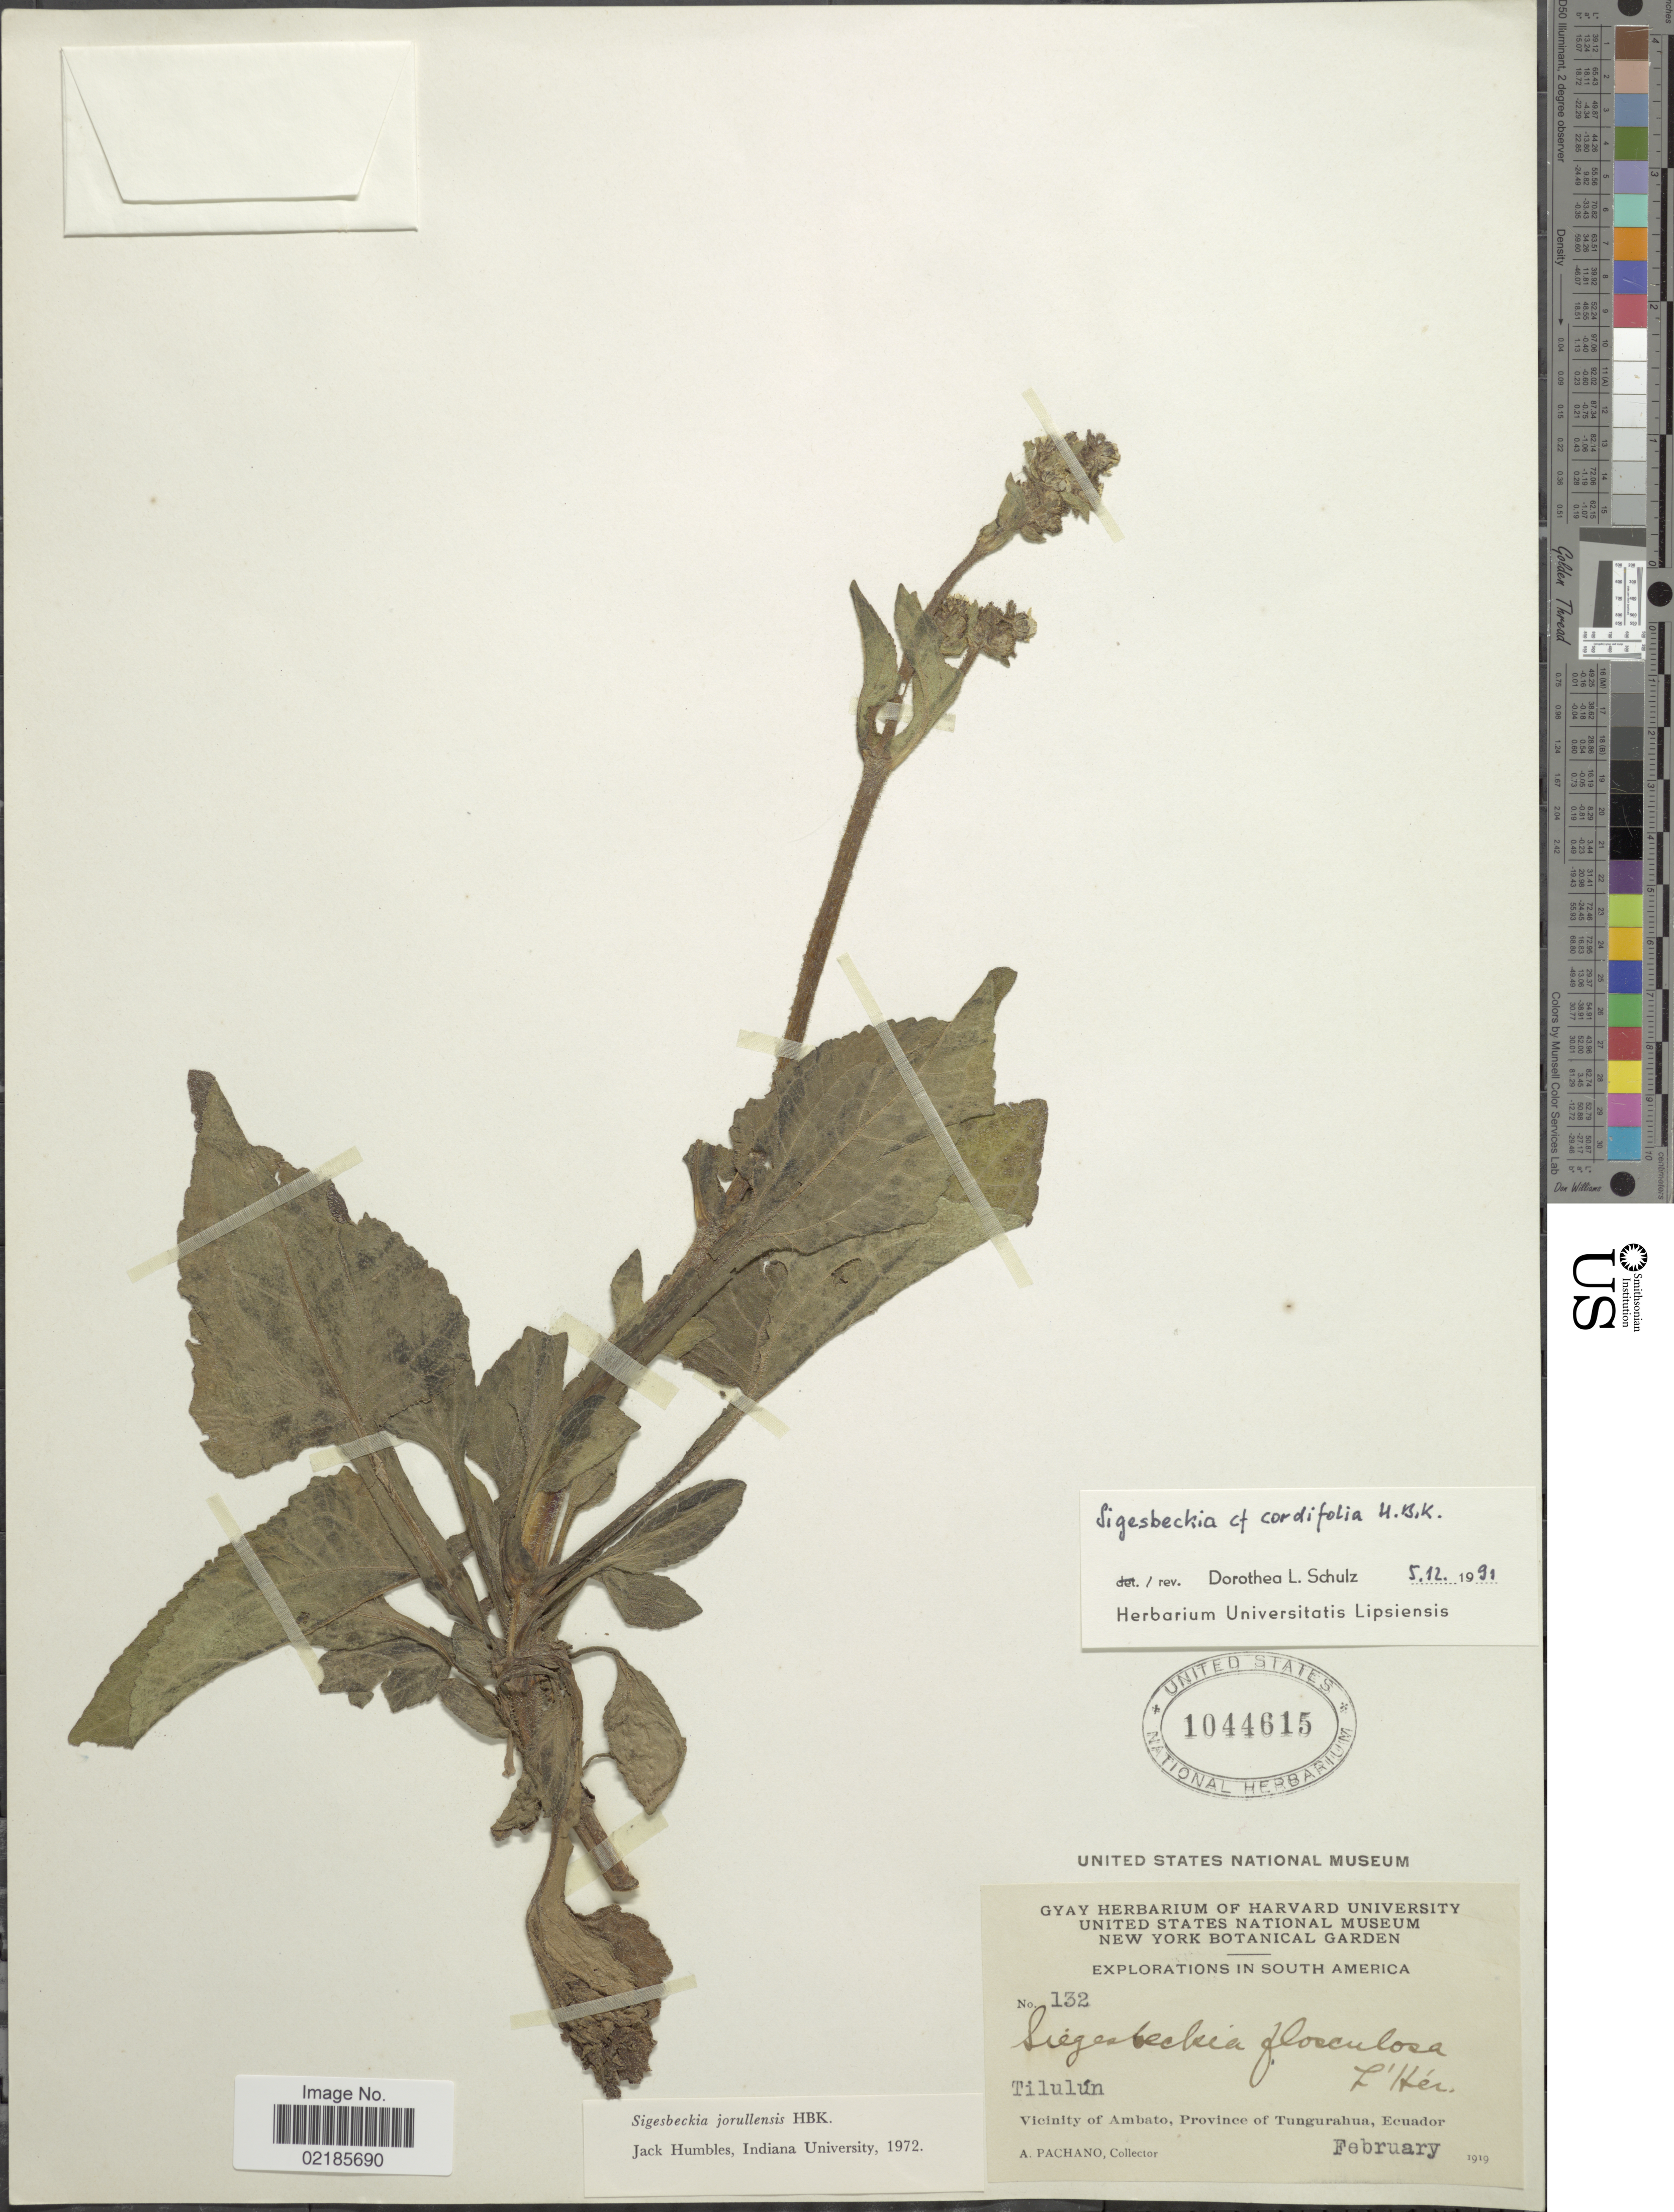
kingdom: Plantae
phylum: Tracheophyta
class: Magnoliopsida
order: Asterales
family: Asteraceae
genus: Sigesbeckia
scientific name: Sigesbeckia jorullensis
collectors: A. Pachano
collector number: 132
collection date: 1919-02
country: Ecuador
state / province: Tungurahua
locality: Tilulún, Vicinity of Ambato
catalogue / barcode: US 1044615